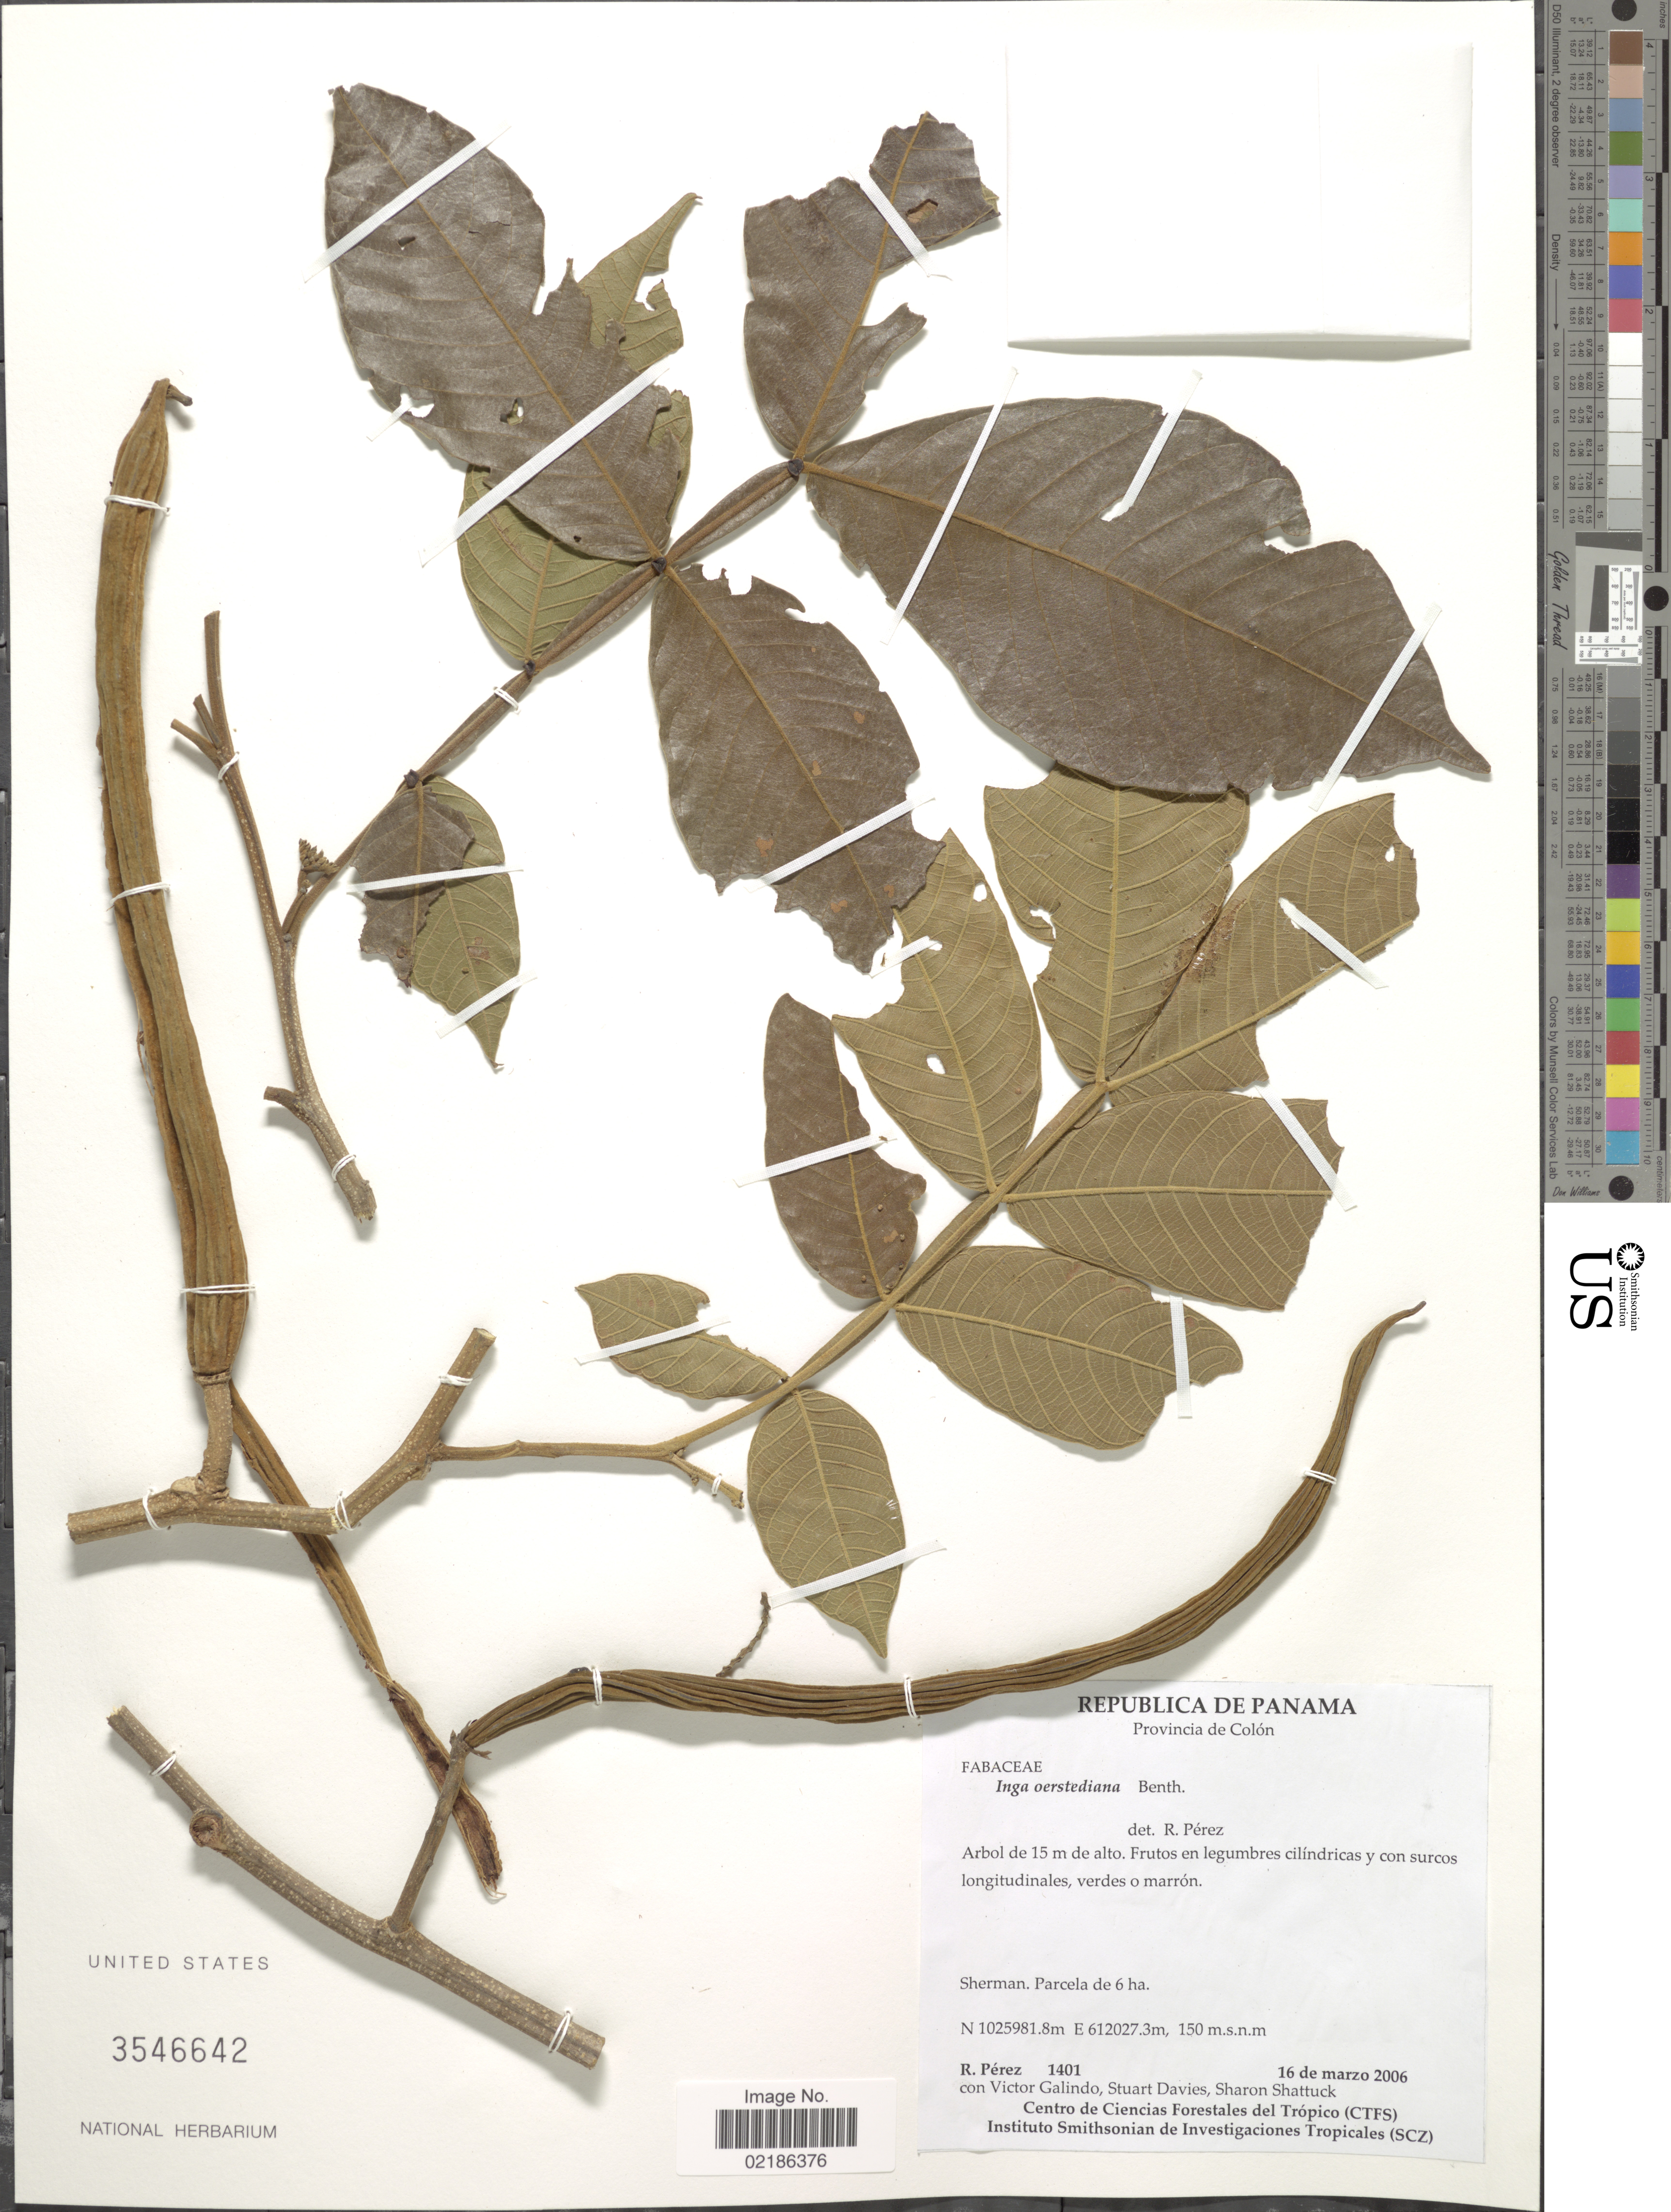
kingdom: Plantae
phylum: Tracheophyta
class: Magnoliopsida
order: Fabales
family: Fabaceae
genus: Inga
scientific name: Inga oerstediana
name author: Benth.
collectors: R. Perez, V. Galindo, S. Davies & S. Shattuck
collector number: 1401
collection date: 2006-03-16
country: Panama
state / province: Colón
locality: Sherman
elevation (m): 150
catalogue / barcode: US 3546642